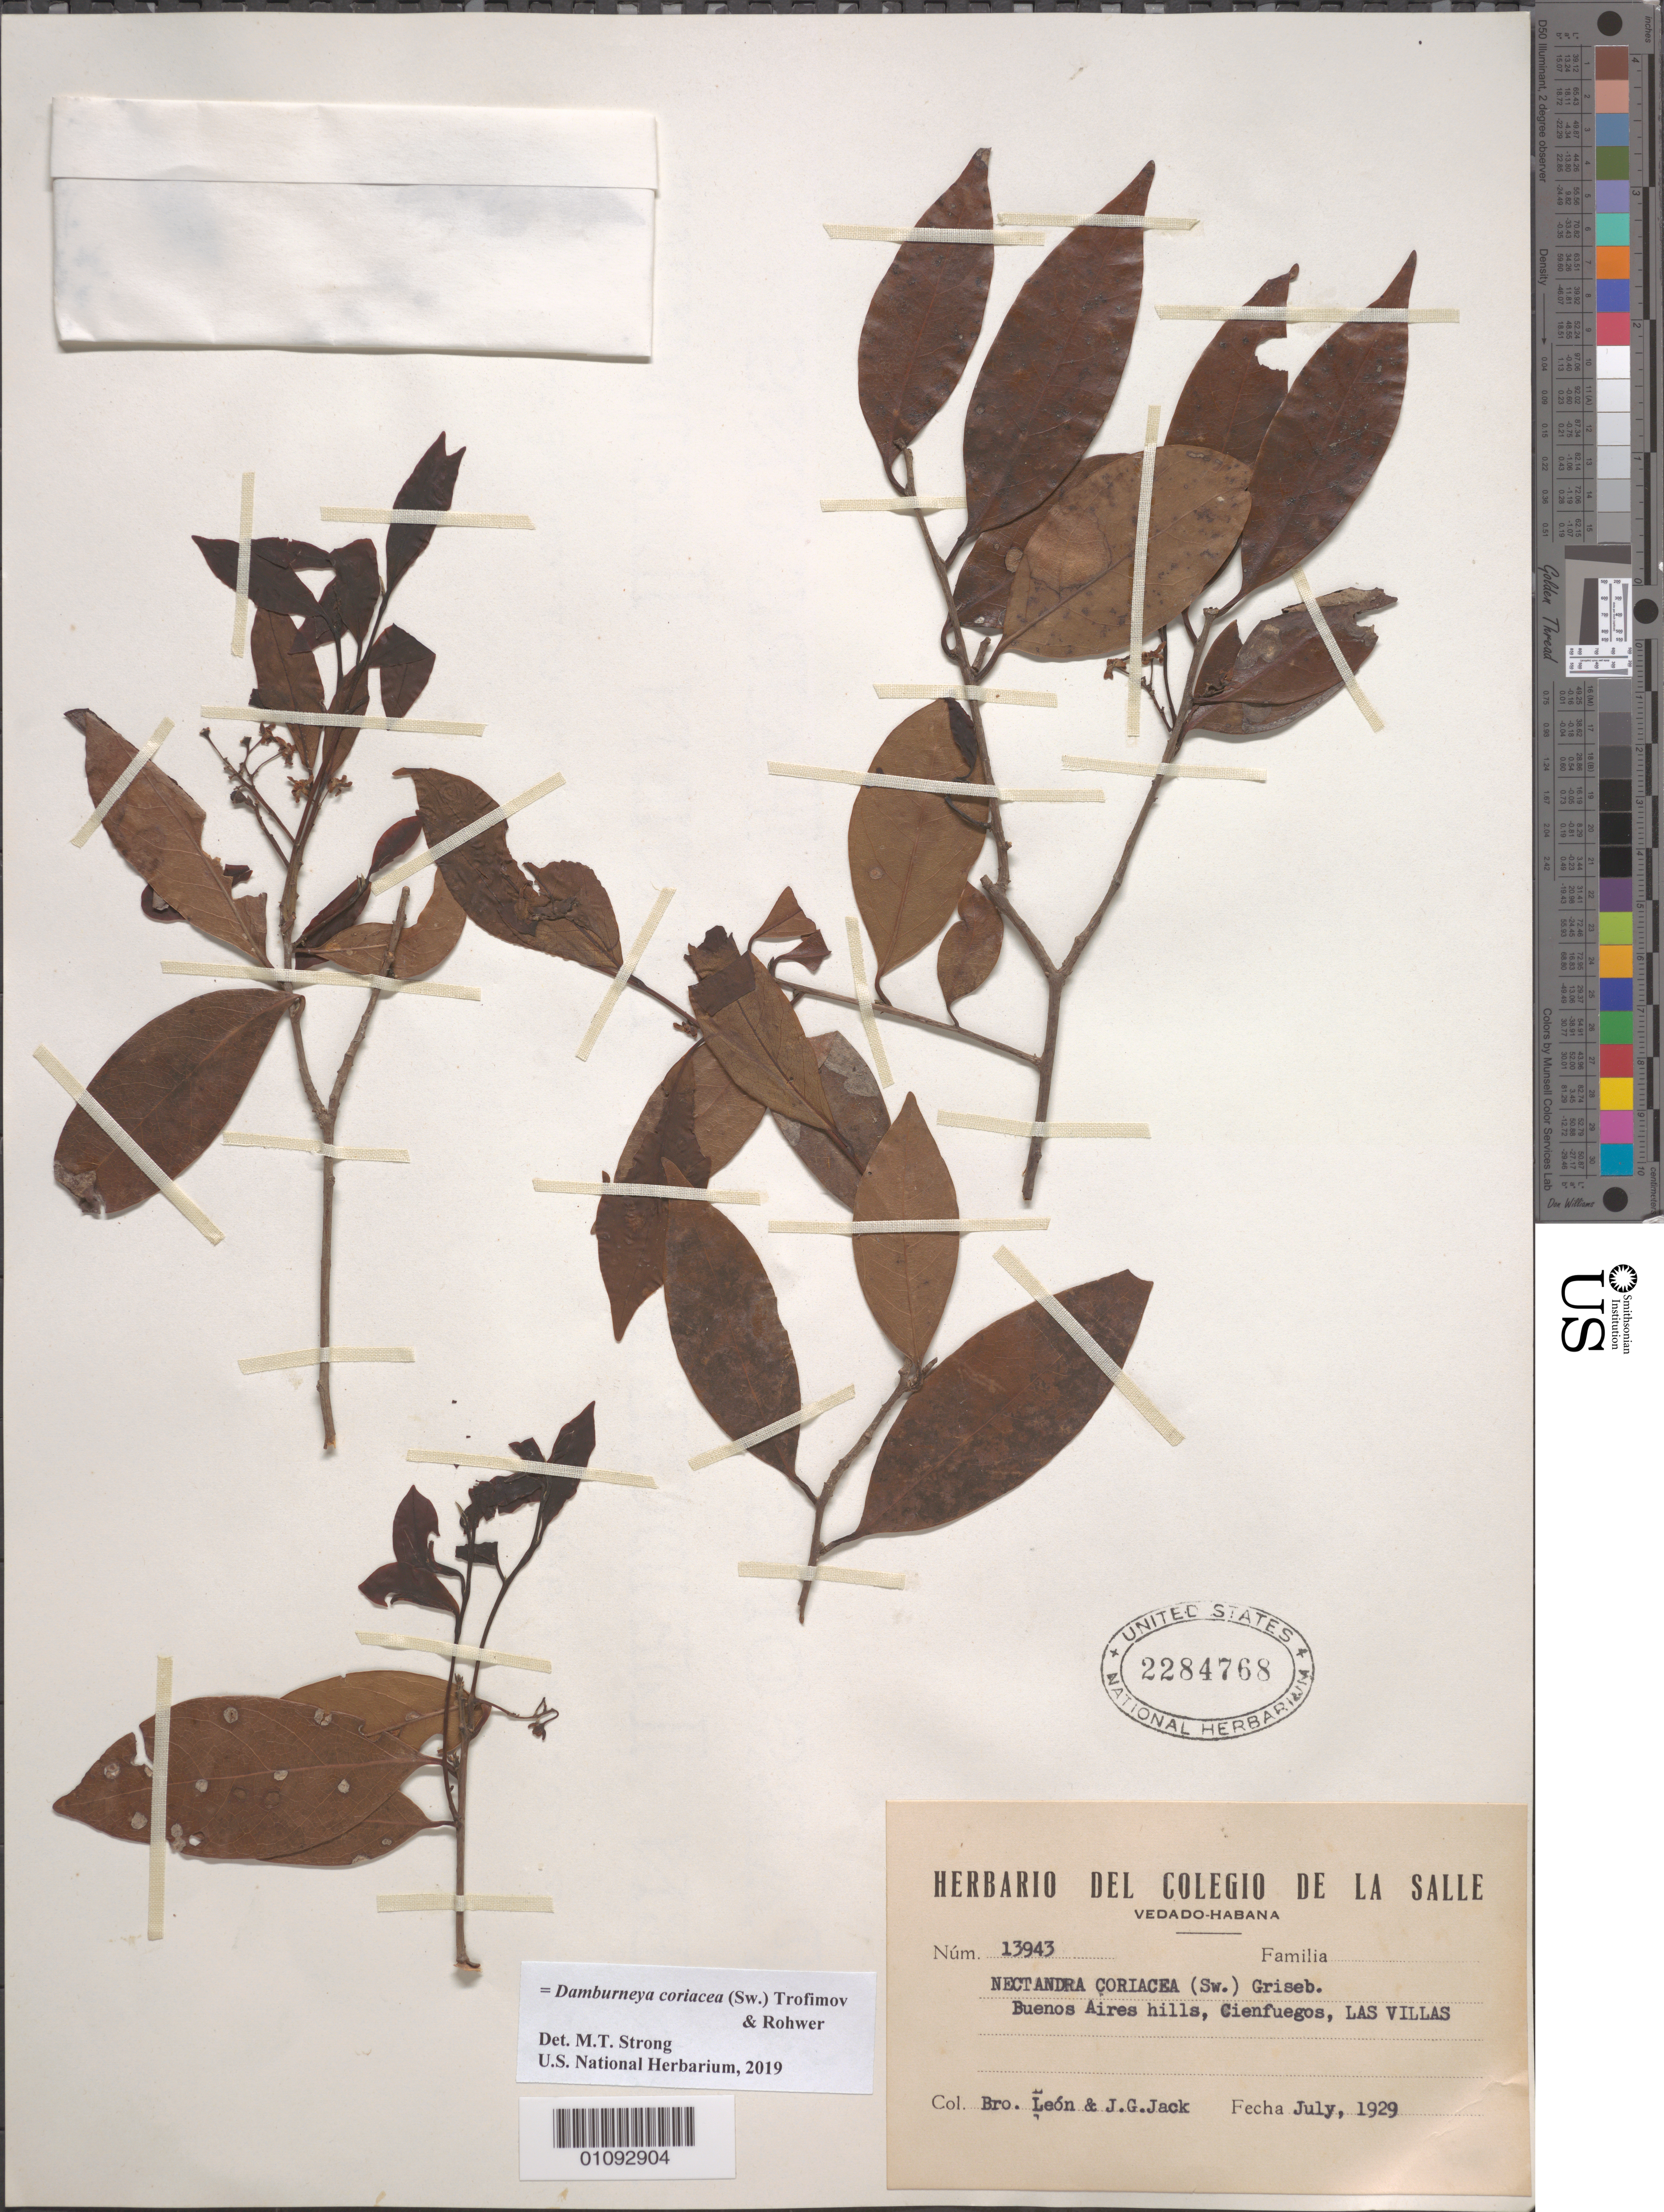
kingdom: Plantae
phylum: Tracheophyta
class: Magnoliopsida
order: Laurales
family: Lauraceae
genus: Damburneya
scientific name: Damburneya coriacea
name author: (Sw.) Trofimov & Rohwer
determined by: Strong, M. T., (US), Smithsonian Institution - National Museum of Natural History (UNITED STATES)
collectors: Bro. León & J. G. Jack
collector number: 13943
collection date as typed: Jul 1929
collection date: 1929-07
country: Cuba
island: Cuba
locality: Buenos Aires hills, Cienfuegos, Las Villas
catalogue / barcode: US 2284768